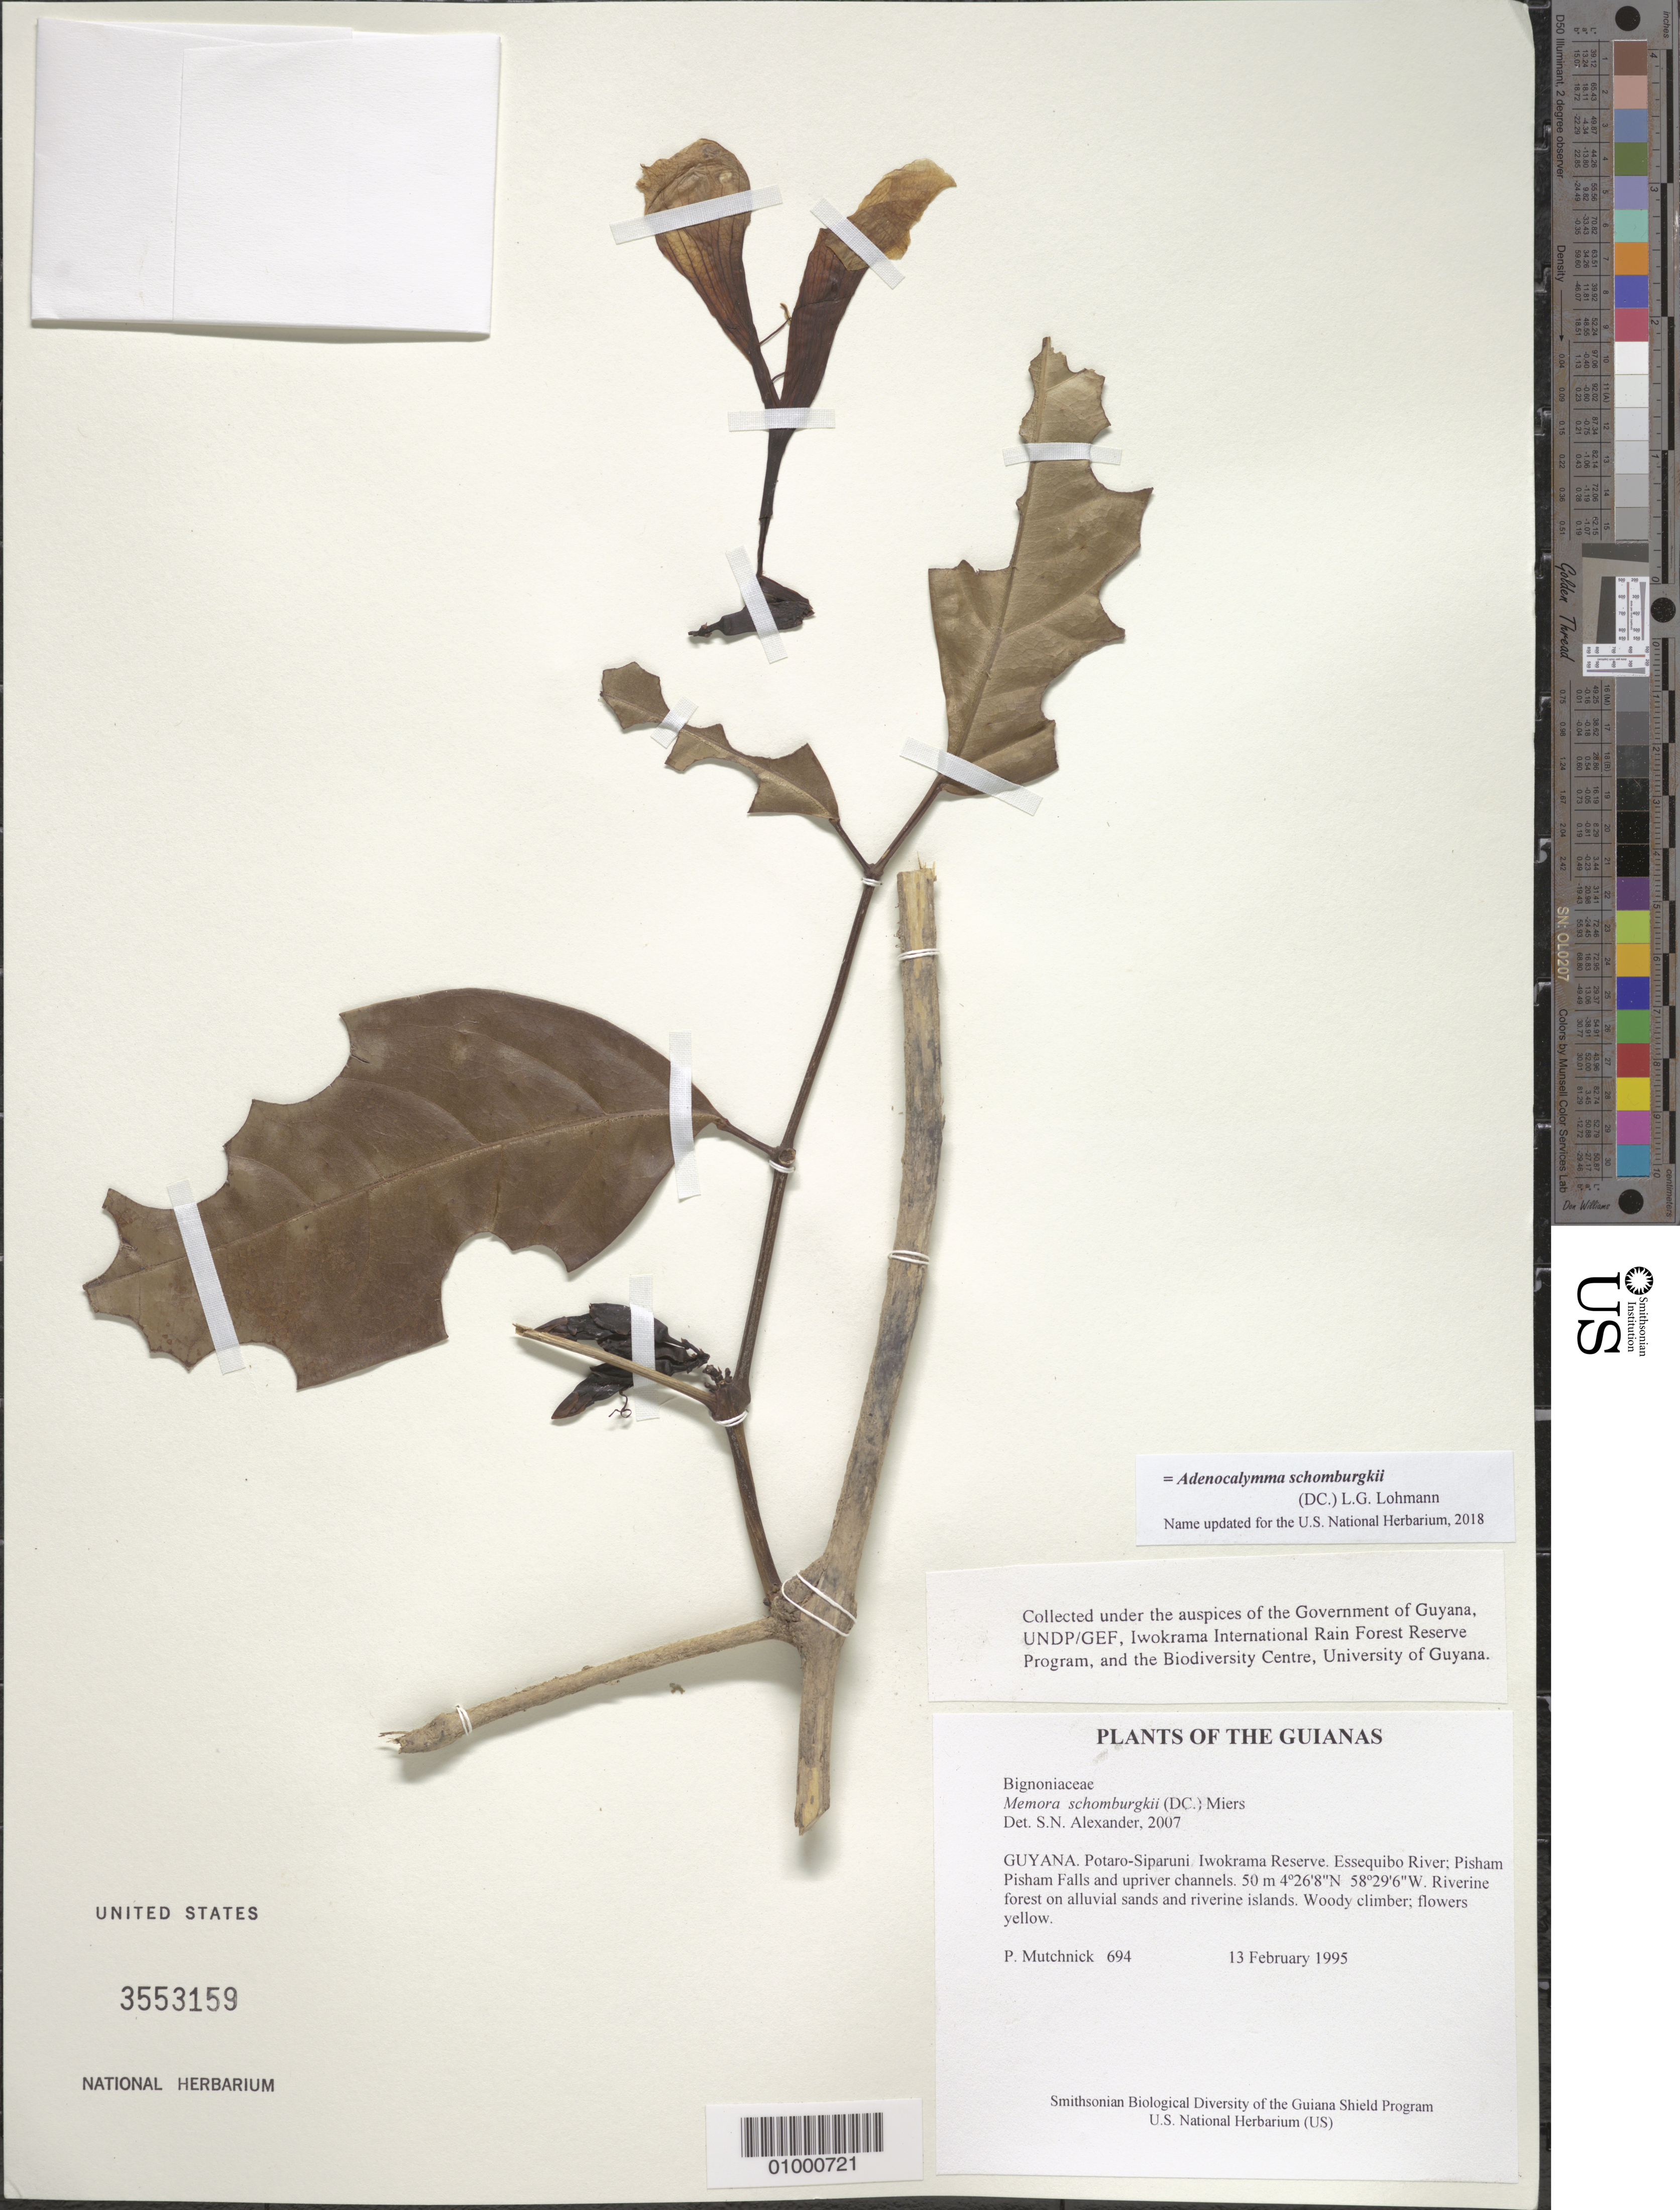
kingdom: Plantae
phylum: Tracheophyta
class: Magnoliopsida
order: Lamiales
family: Bignoniaceae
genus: Adenocalymma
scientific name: Adenocalymma schomburgkii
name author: (DC.) L.G. Lohmann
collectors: P. Mutchnick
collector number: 694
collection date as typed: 13 February 1995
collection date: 1995-02-13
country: Guyana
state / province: Potaro-Siparuni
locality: Iwokrama Reserve. Essequibo River; Pisham Pisham Falls and upriver channels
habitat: Riverine forest on alluvial sands and riverine islands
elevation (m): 50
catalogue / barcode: US 3553159